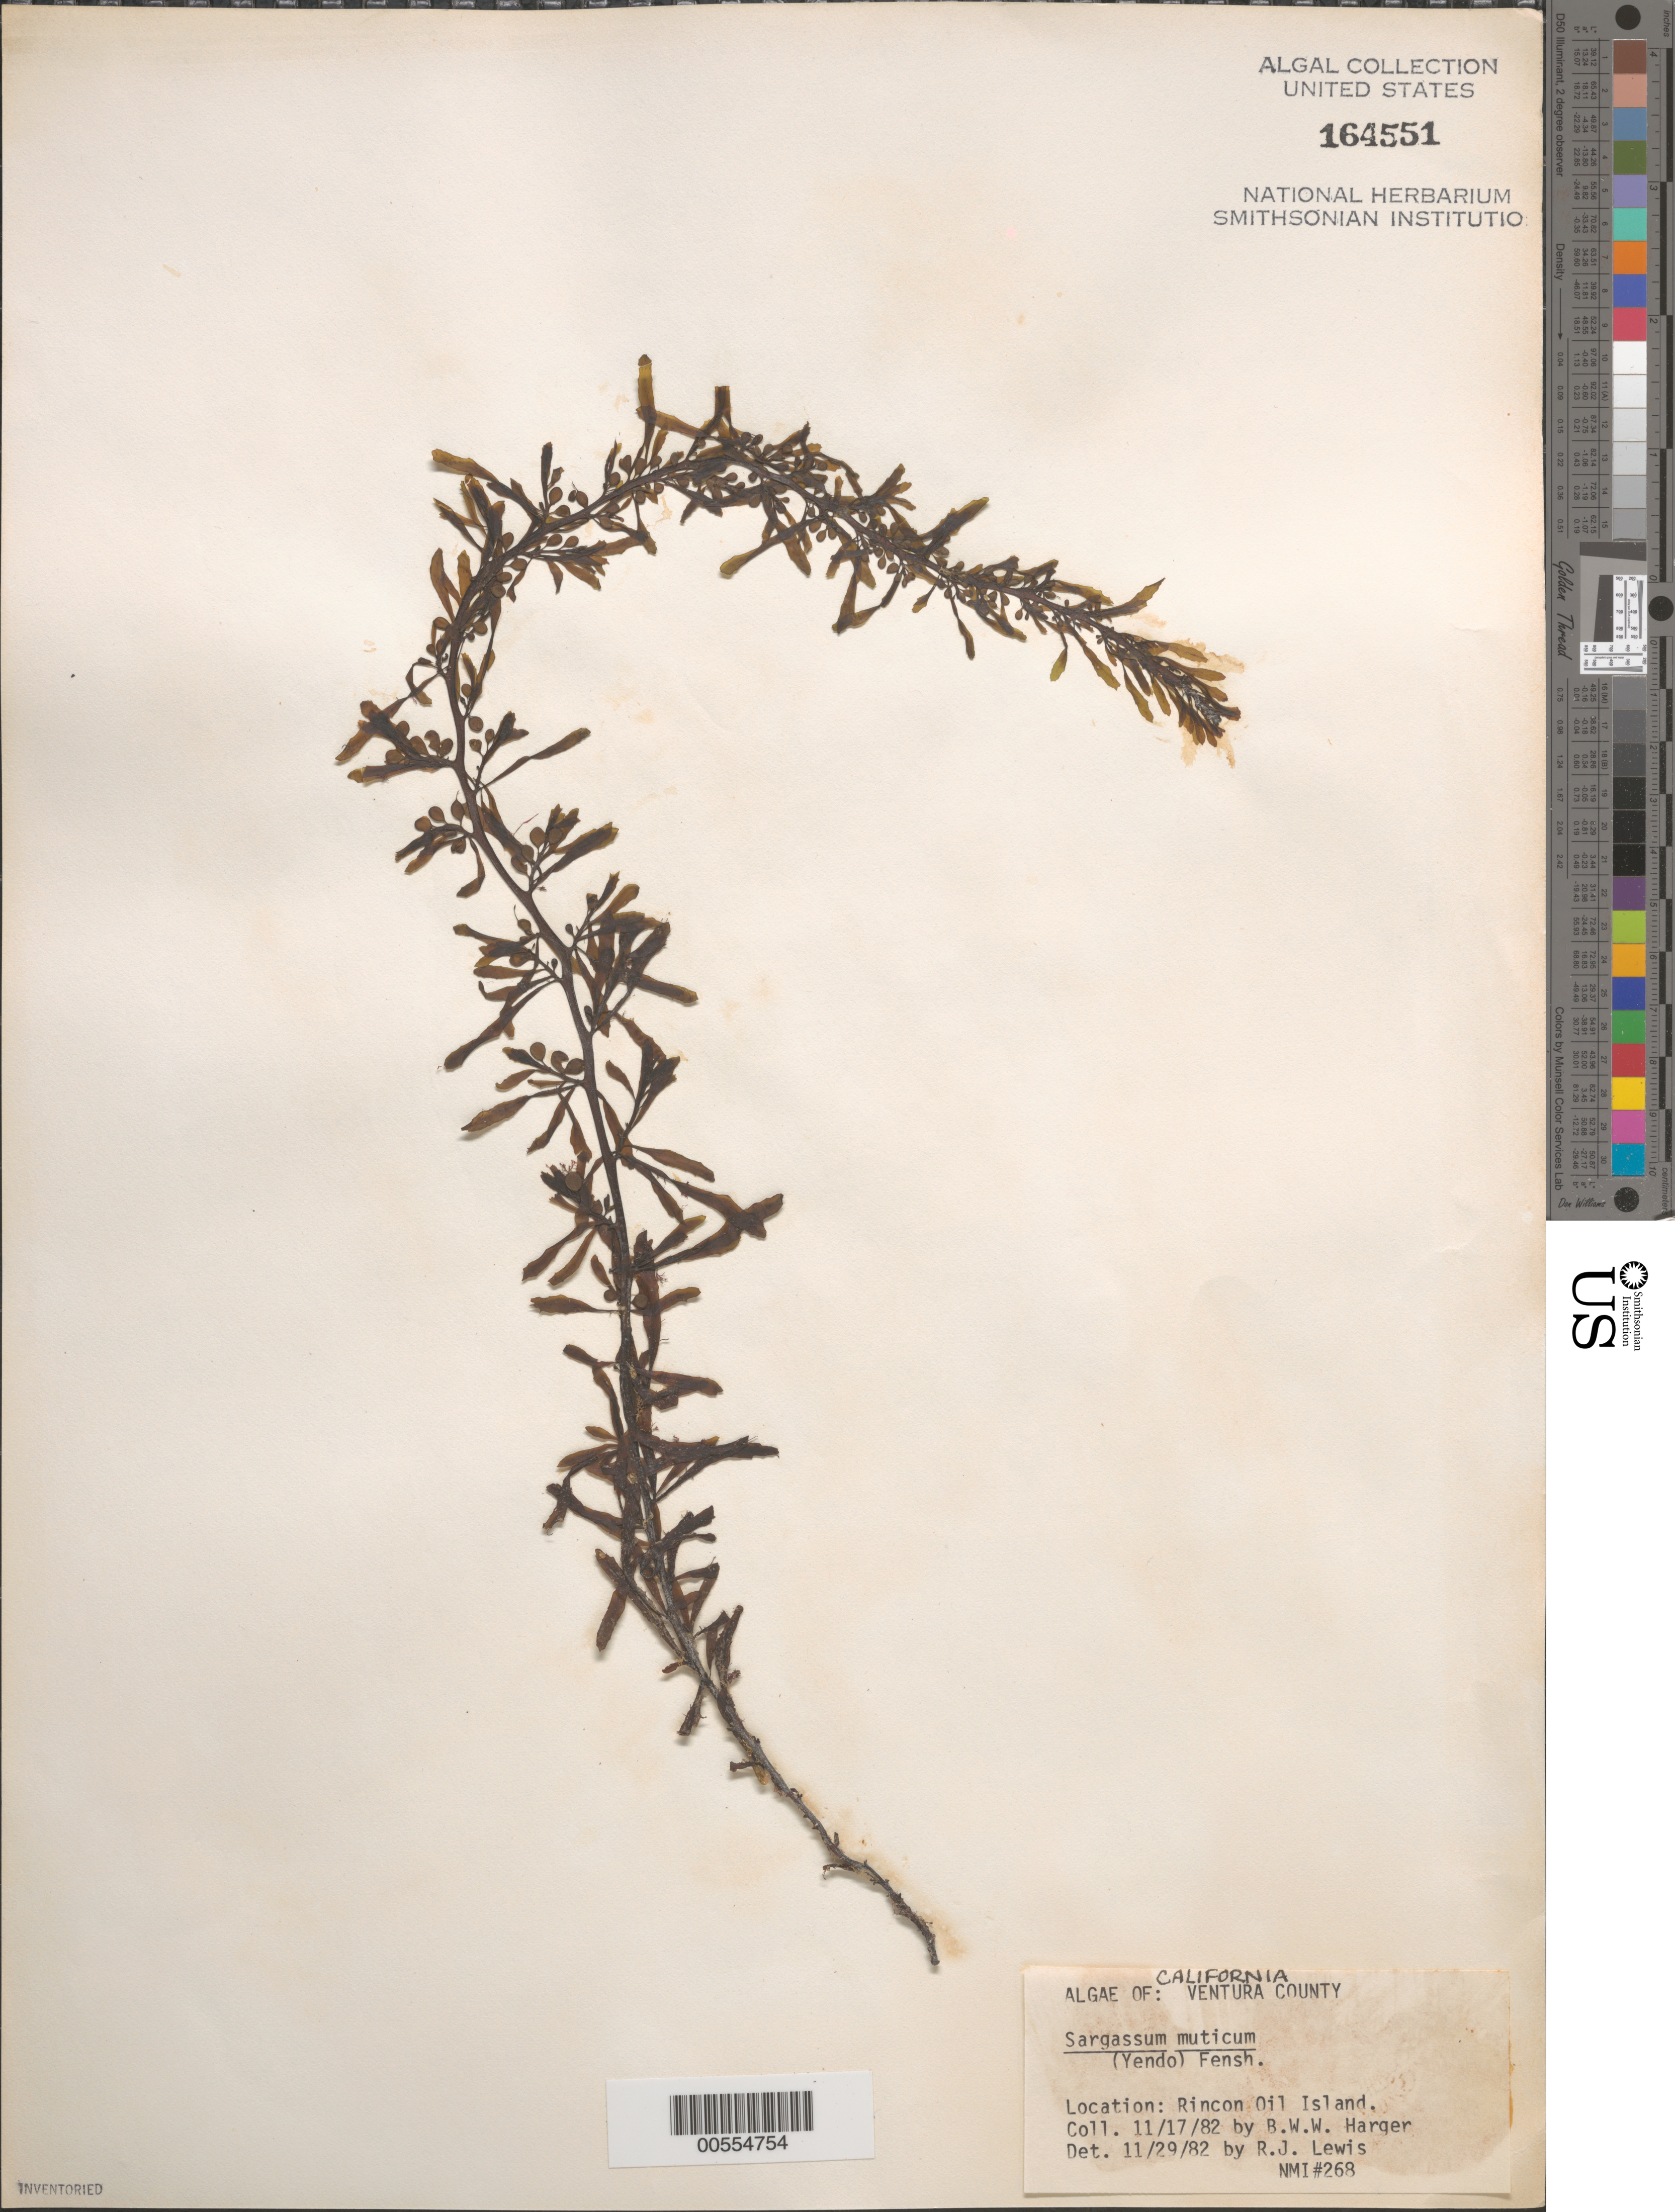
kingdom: Chromista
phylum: Ochrophyta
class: Phaeophyceae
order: Fucales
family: Sargassaceae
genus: Sargassum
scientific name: Sargassum muticum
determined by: Lewis, R. J.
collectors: B. W. Harger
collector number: NMI 268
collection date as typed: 17 Nov 1982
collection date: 1982-11-17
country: United States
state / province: California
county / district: Ventura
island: Rincon Oil Island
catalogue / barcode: US 164551